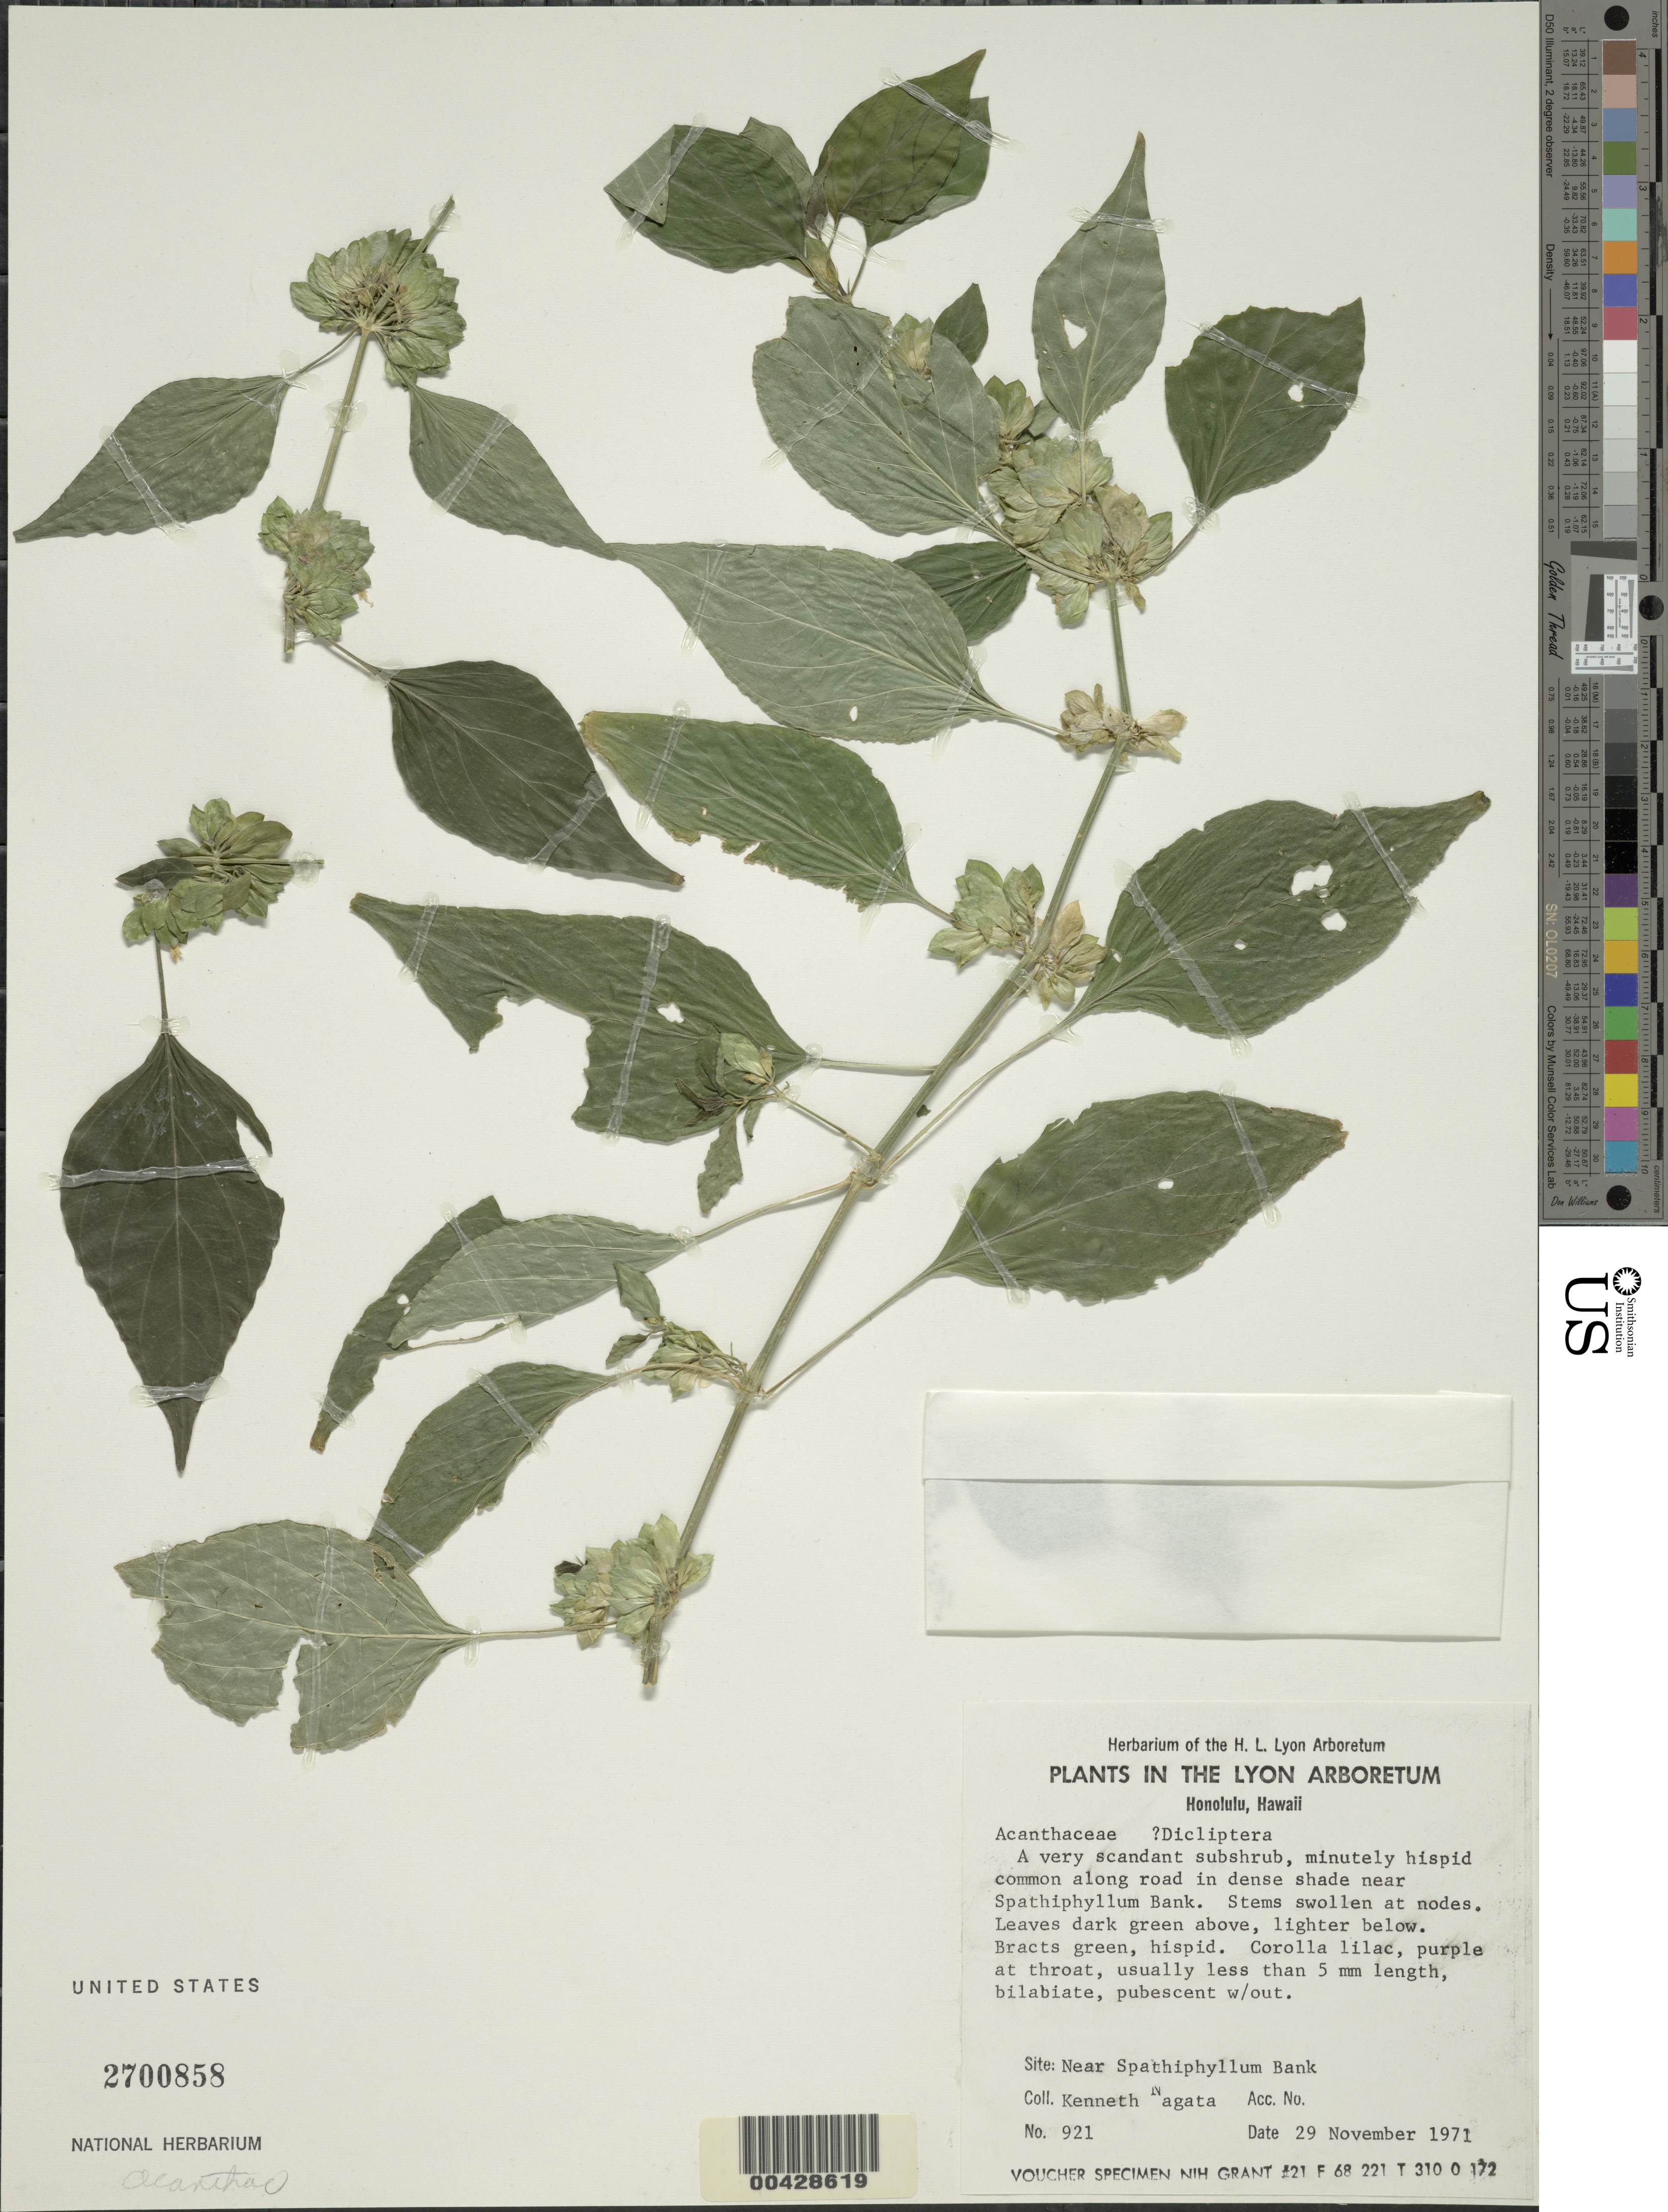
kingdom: Plantae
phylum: Tracheophyta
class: Magnoliopsida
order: Lamiales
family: Acanthaceae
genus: Dicliptera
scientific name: Dicliptera chinensis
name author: (L.) Juss.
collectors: K. Nagata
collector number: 921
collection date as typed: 29 Nov 1971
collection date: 1971-11-29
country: United States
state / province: Hawaii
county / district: Honolulu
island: Oahu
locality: near Spathiphyllum Bank, Honolulu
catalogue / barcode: US 2700858